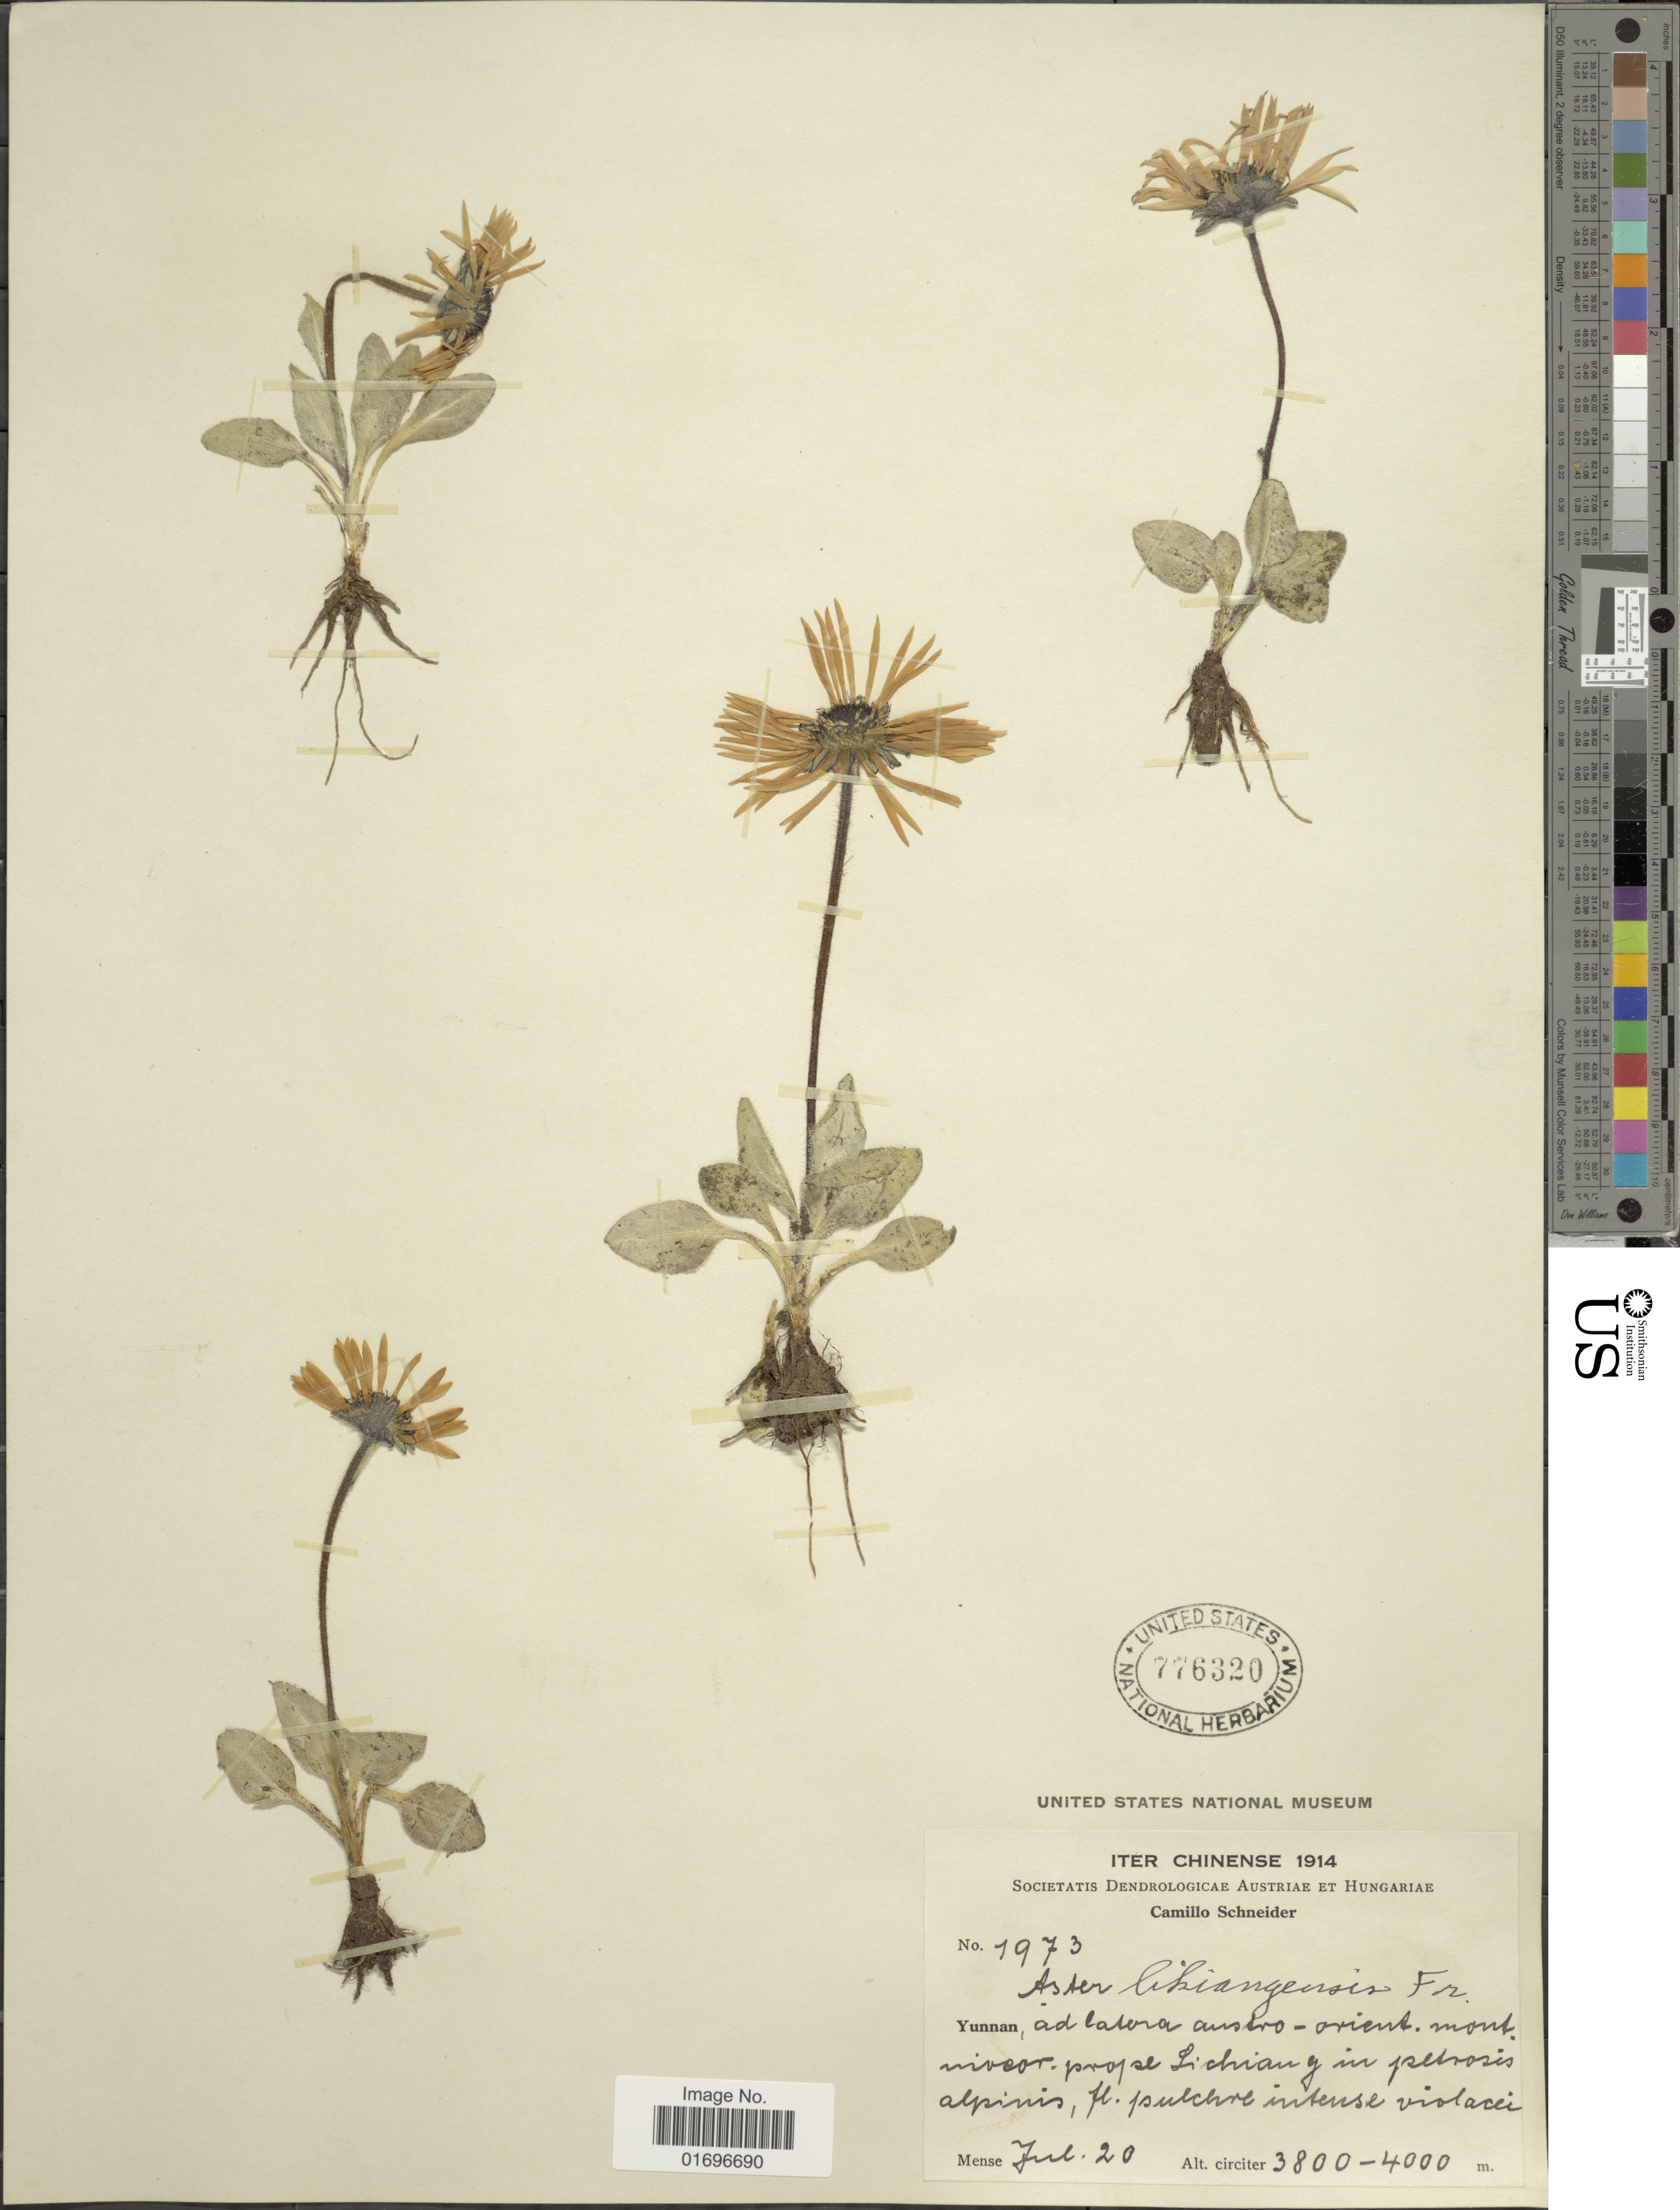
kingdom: Plantae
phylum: Tracheophyta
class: Magnoliopsida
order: Asterales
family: Asteraceae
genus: Aster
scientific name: Aster likiangensis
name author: Franch.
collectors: C. K. Schneider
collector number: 1973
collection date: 1914-07-20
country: China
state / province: Yunnan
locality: Yunnan, ad latora austro-orient. mont. niveor. prope Lichiang in petrosis alpinis [interpreted]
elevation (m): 3800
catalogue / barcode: US 776320